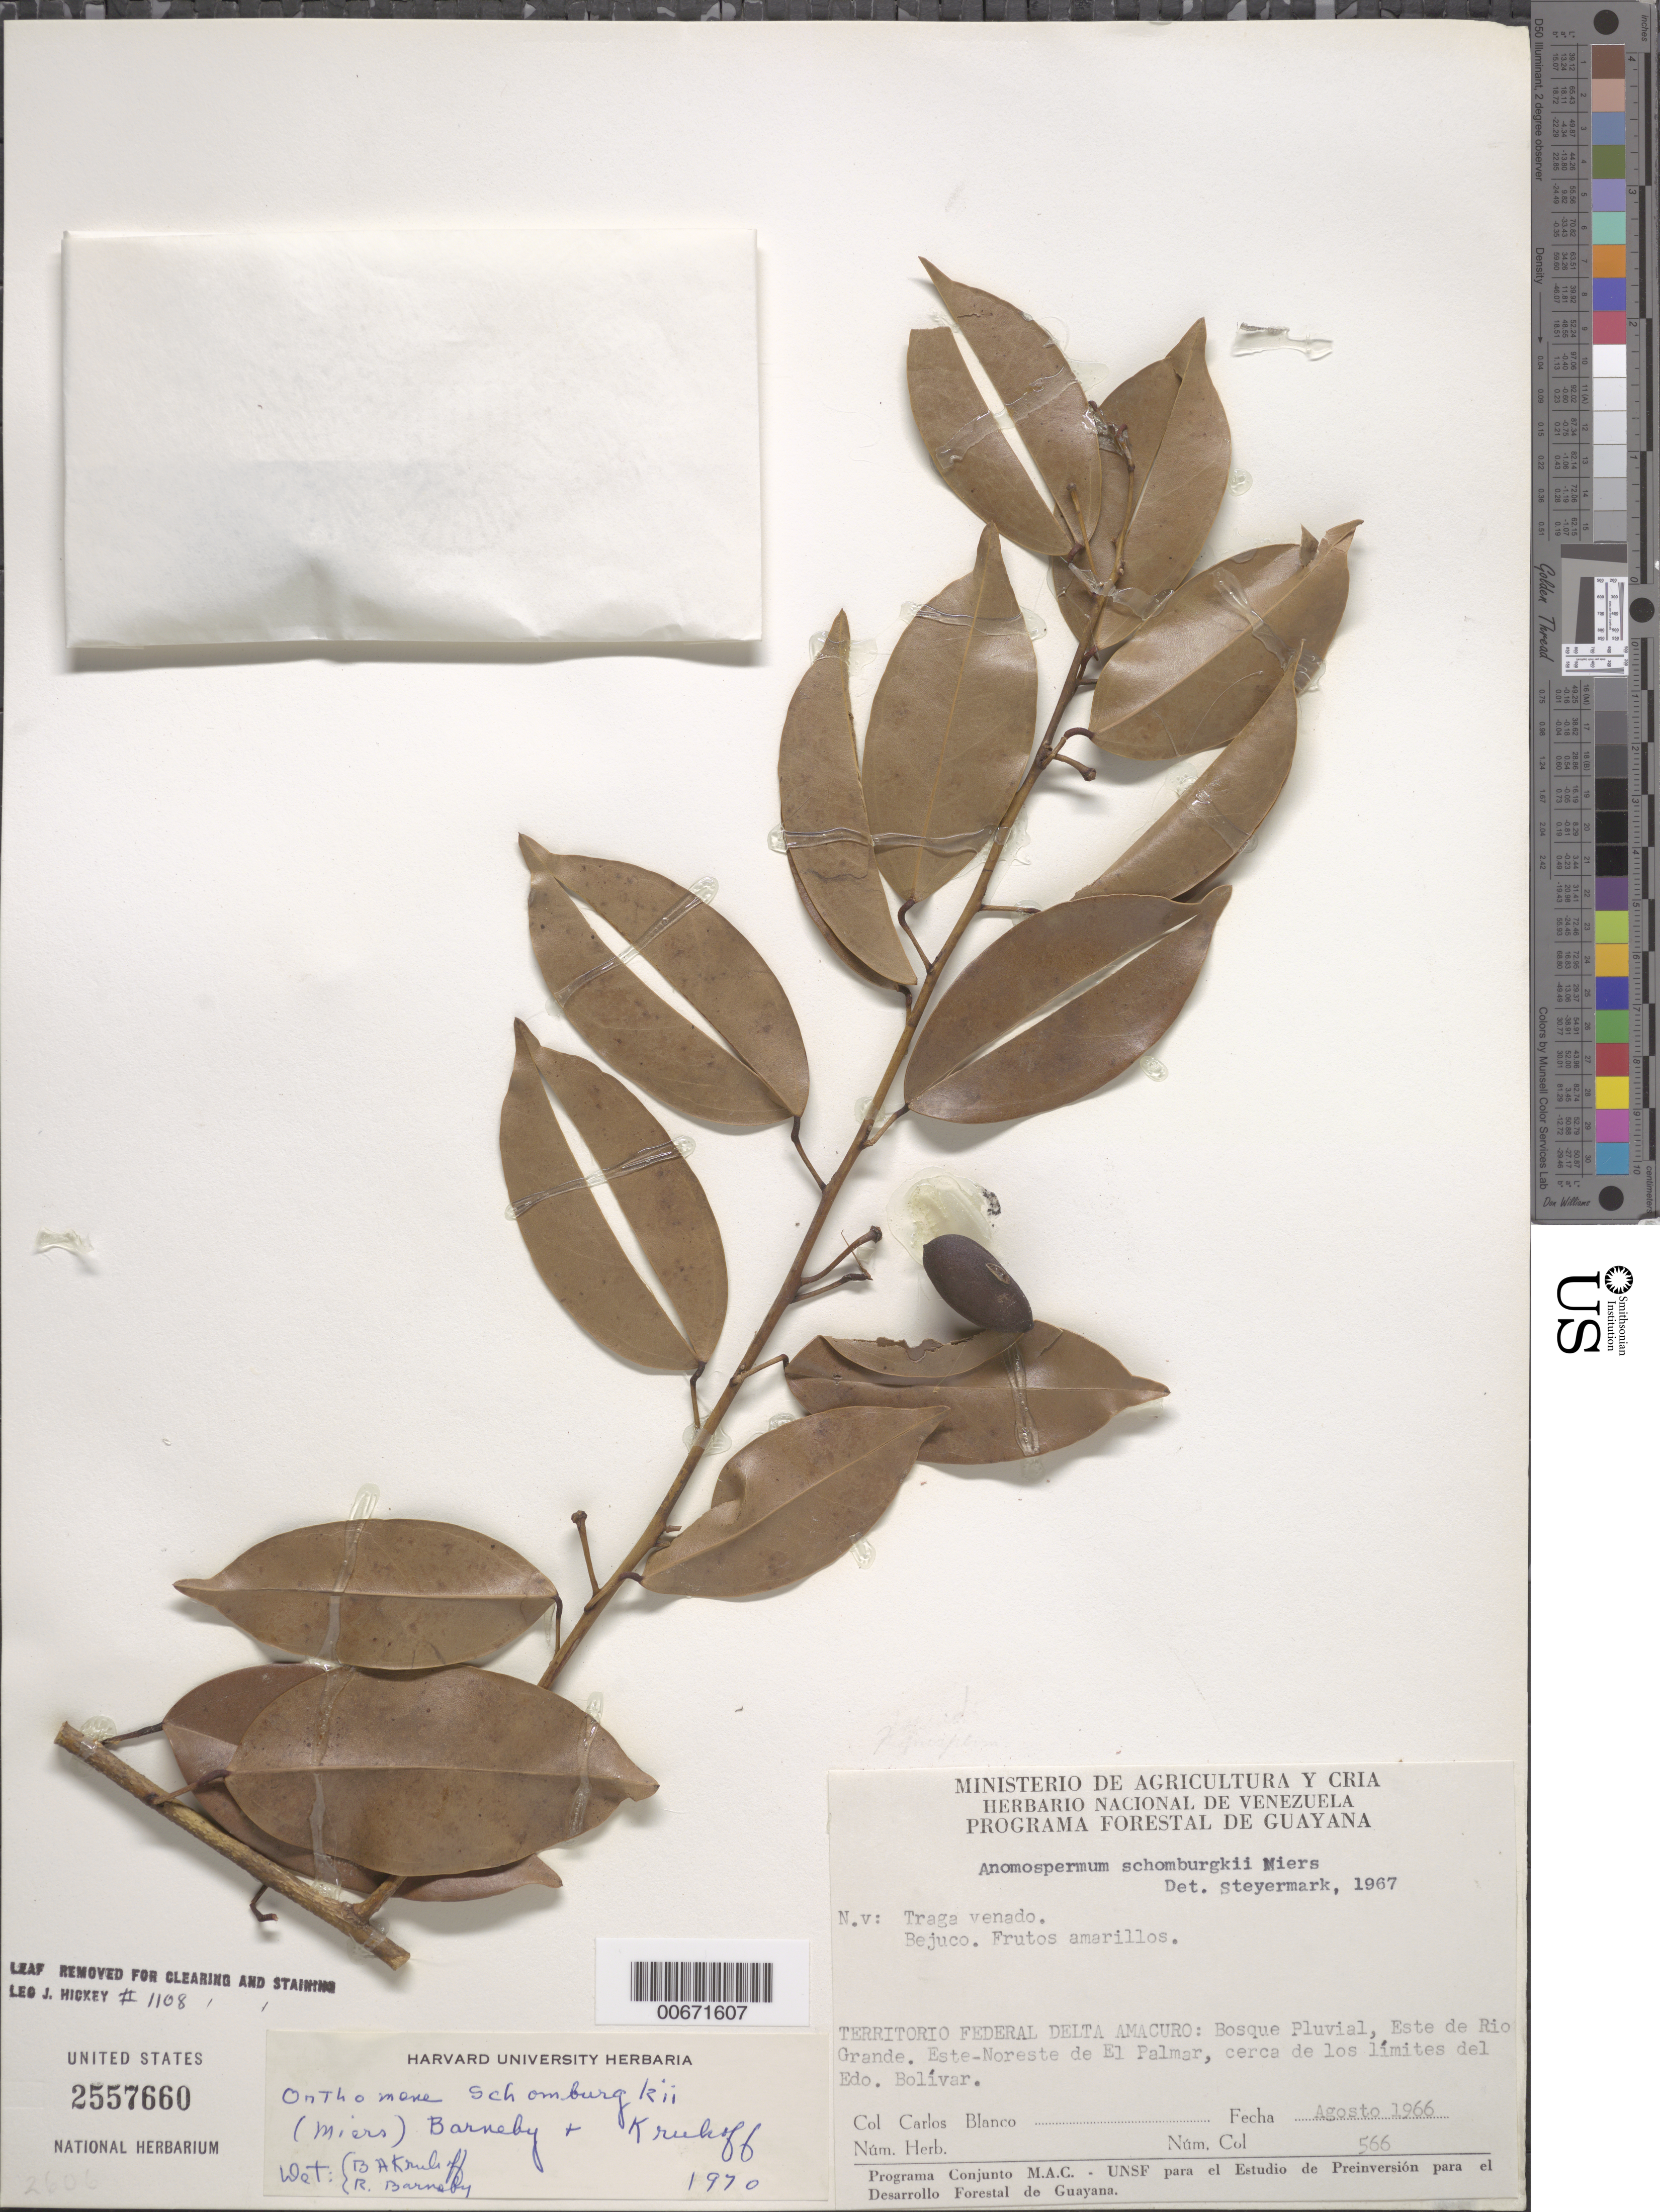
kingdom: Plantae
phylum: Tracheophyta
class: Magnoliopsida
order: Ranunculales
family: Menispermaceae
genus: Orthomene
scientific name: Orthomene schomburgkii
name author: (Miers) Barneby & Krukoff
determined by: Krukoff, B. A.; Barneby, R. C.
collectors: C. A. Blanco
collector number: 566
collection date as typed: Aug-66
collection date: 1966-08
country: Venezuela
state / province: Delta Amacuro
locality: Río Grande, Este de; Este-Noreste de El Palmar, cerca de los limites del Estado Bolívar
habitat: Rainforest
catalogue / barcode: US 2557660